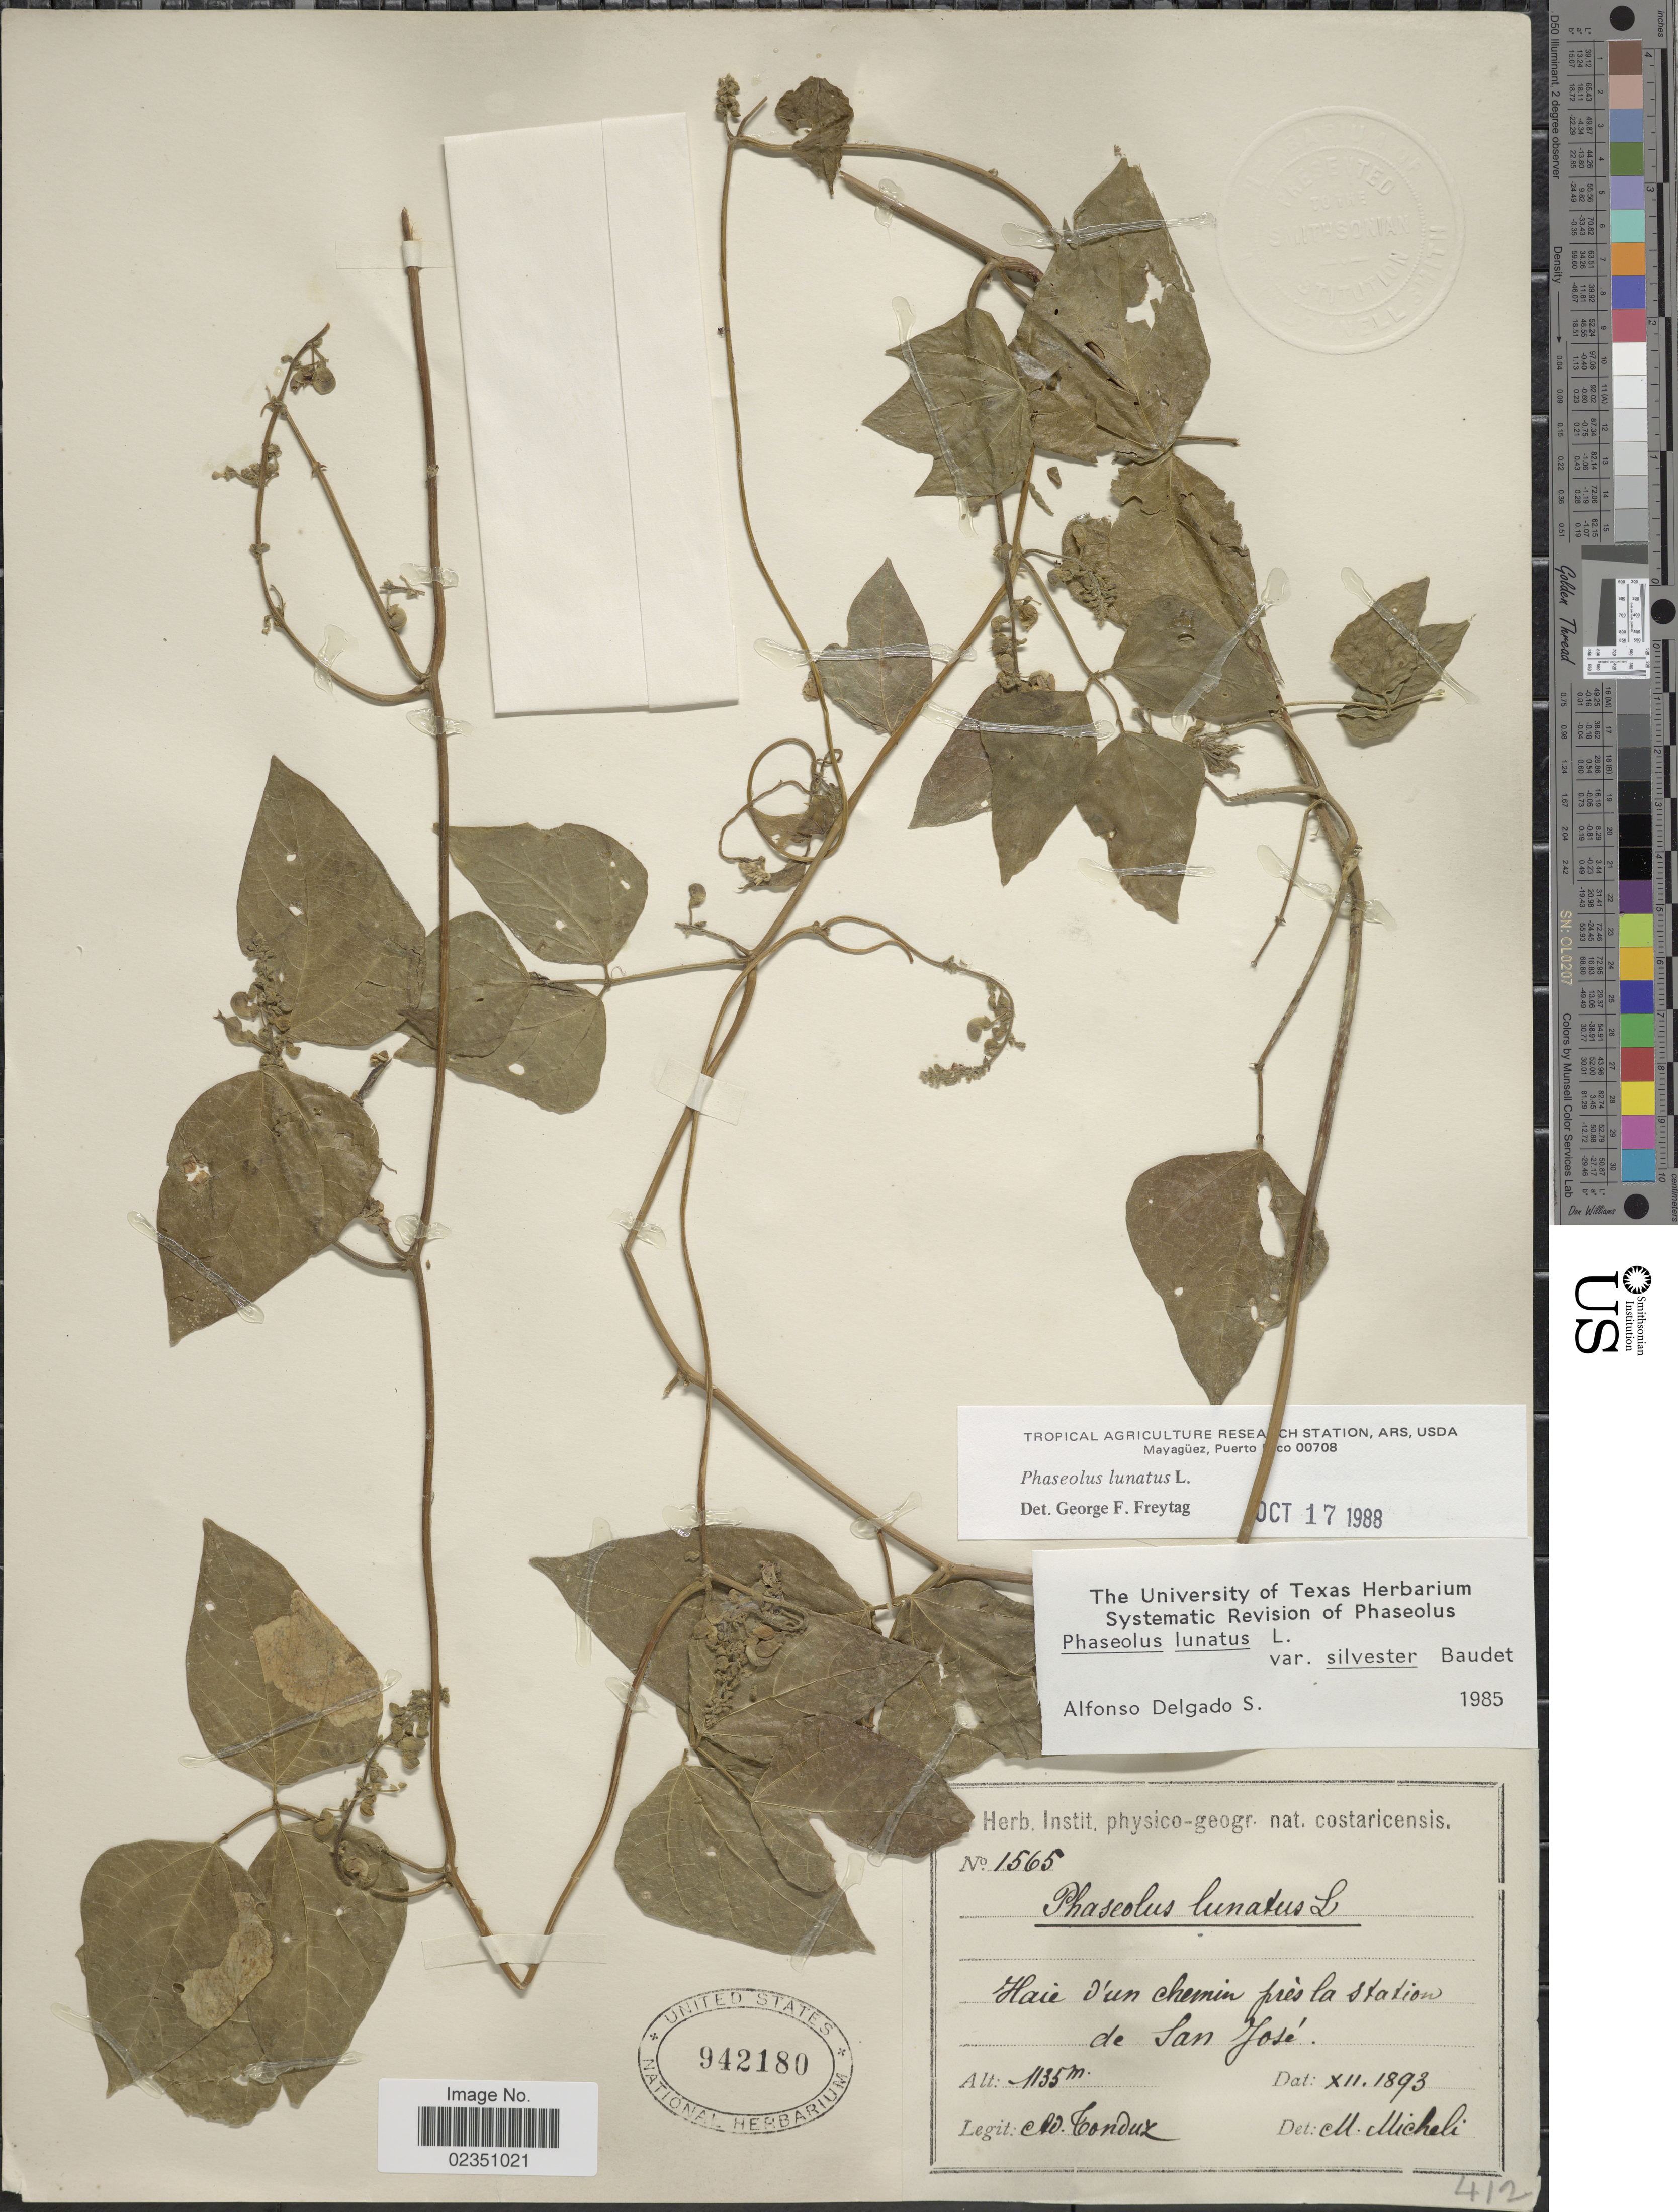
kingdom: Plantae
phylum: Tracheophyta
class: Magnoliopsida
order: Fabales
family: Fabaceae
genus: Phaseolus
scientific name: Phaseolus lunatus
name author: L.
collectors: A. Tonduz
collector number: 1565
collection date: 1893-12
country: Costa Rica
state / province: San José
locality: Haie d'un chemin prés la station de San José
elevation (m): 1135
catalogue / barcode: US 942180